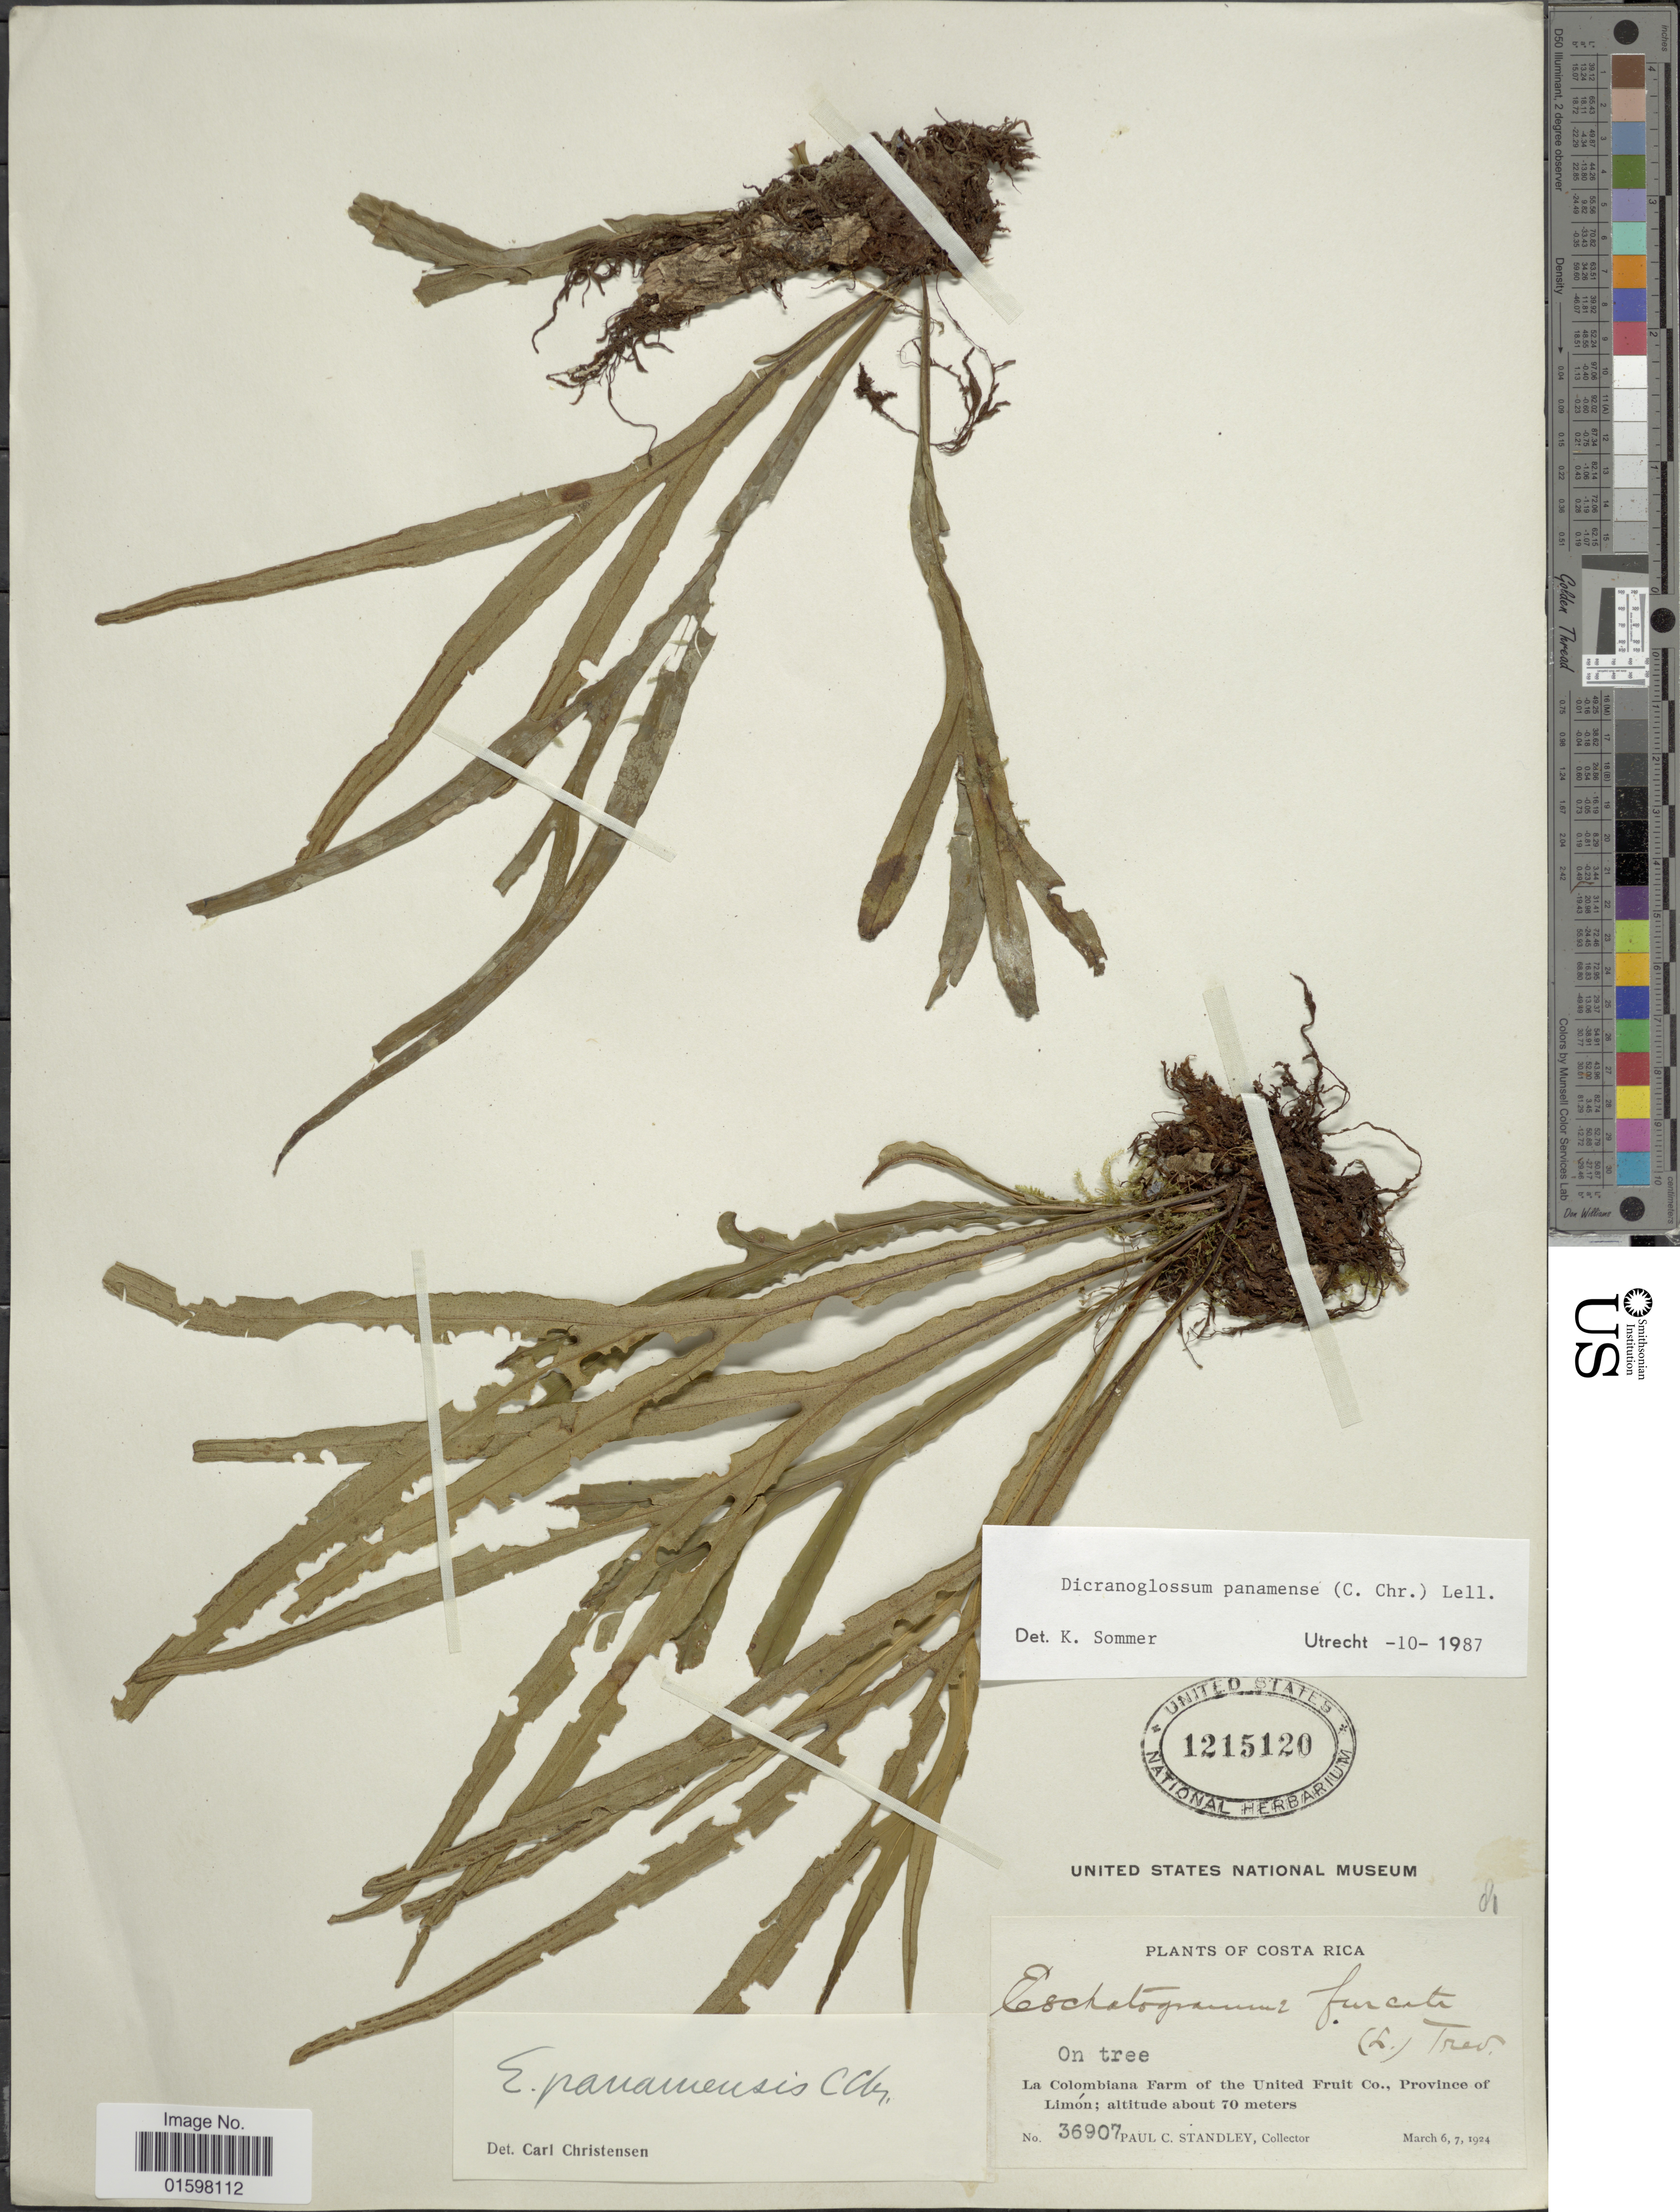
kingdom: Plantae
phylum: Tracheophyta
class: Polypodiopsida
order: Polypodiales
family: Polypodiaceae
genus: Pleopeltis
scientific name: Pleopeltis panamensis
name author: (Weath.) Pic. Serm.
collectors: P. C. Standley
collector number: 36907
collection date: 1924-03-06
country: Costa Rica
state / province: Limón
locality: La Colombiana Farm of the United Fruit Co., Province of Limon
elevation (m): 70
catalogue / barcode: US 1215120